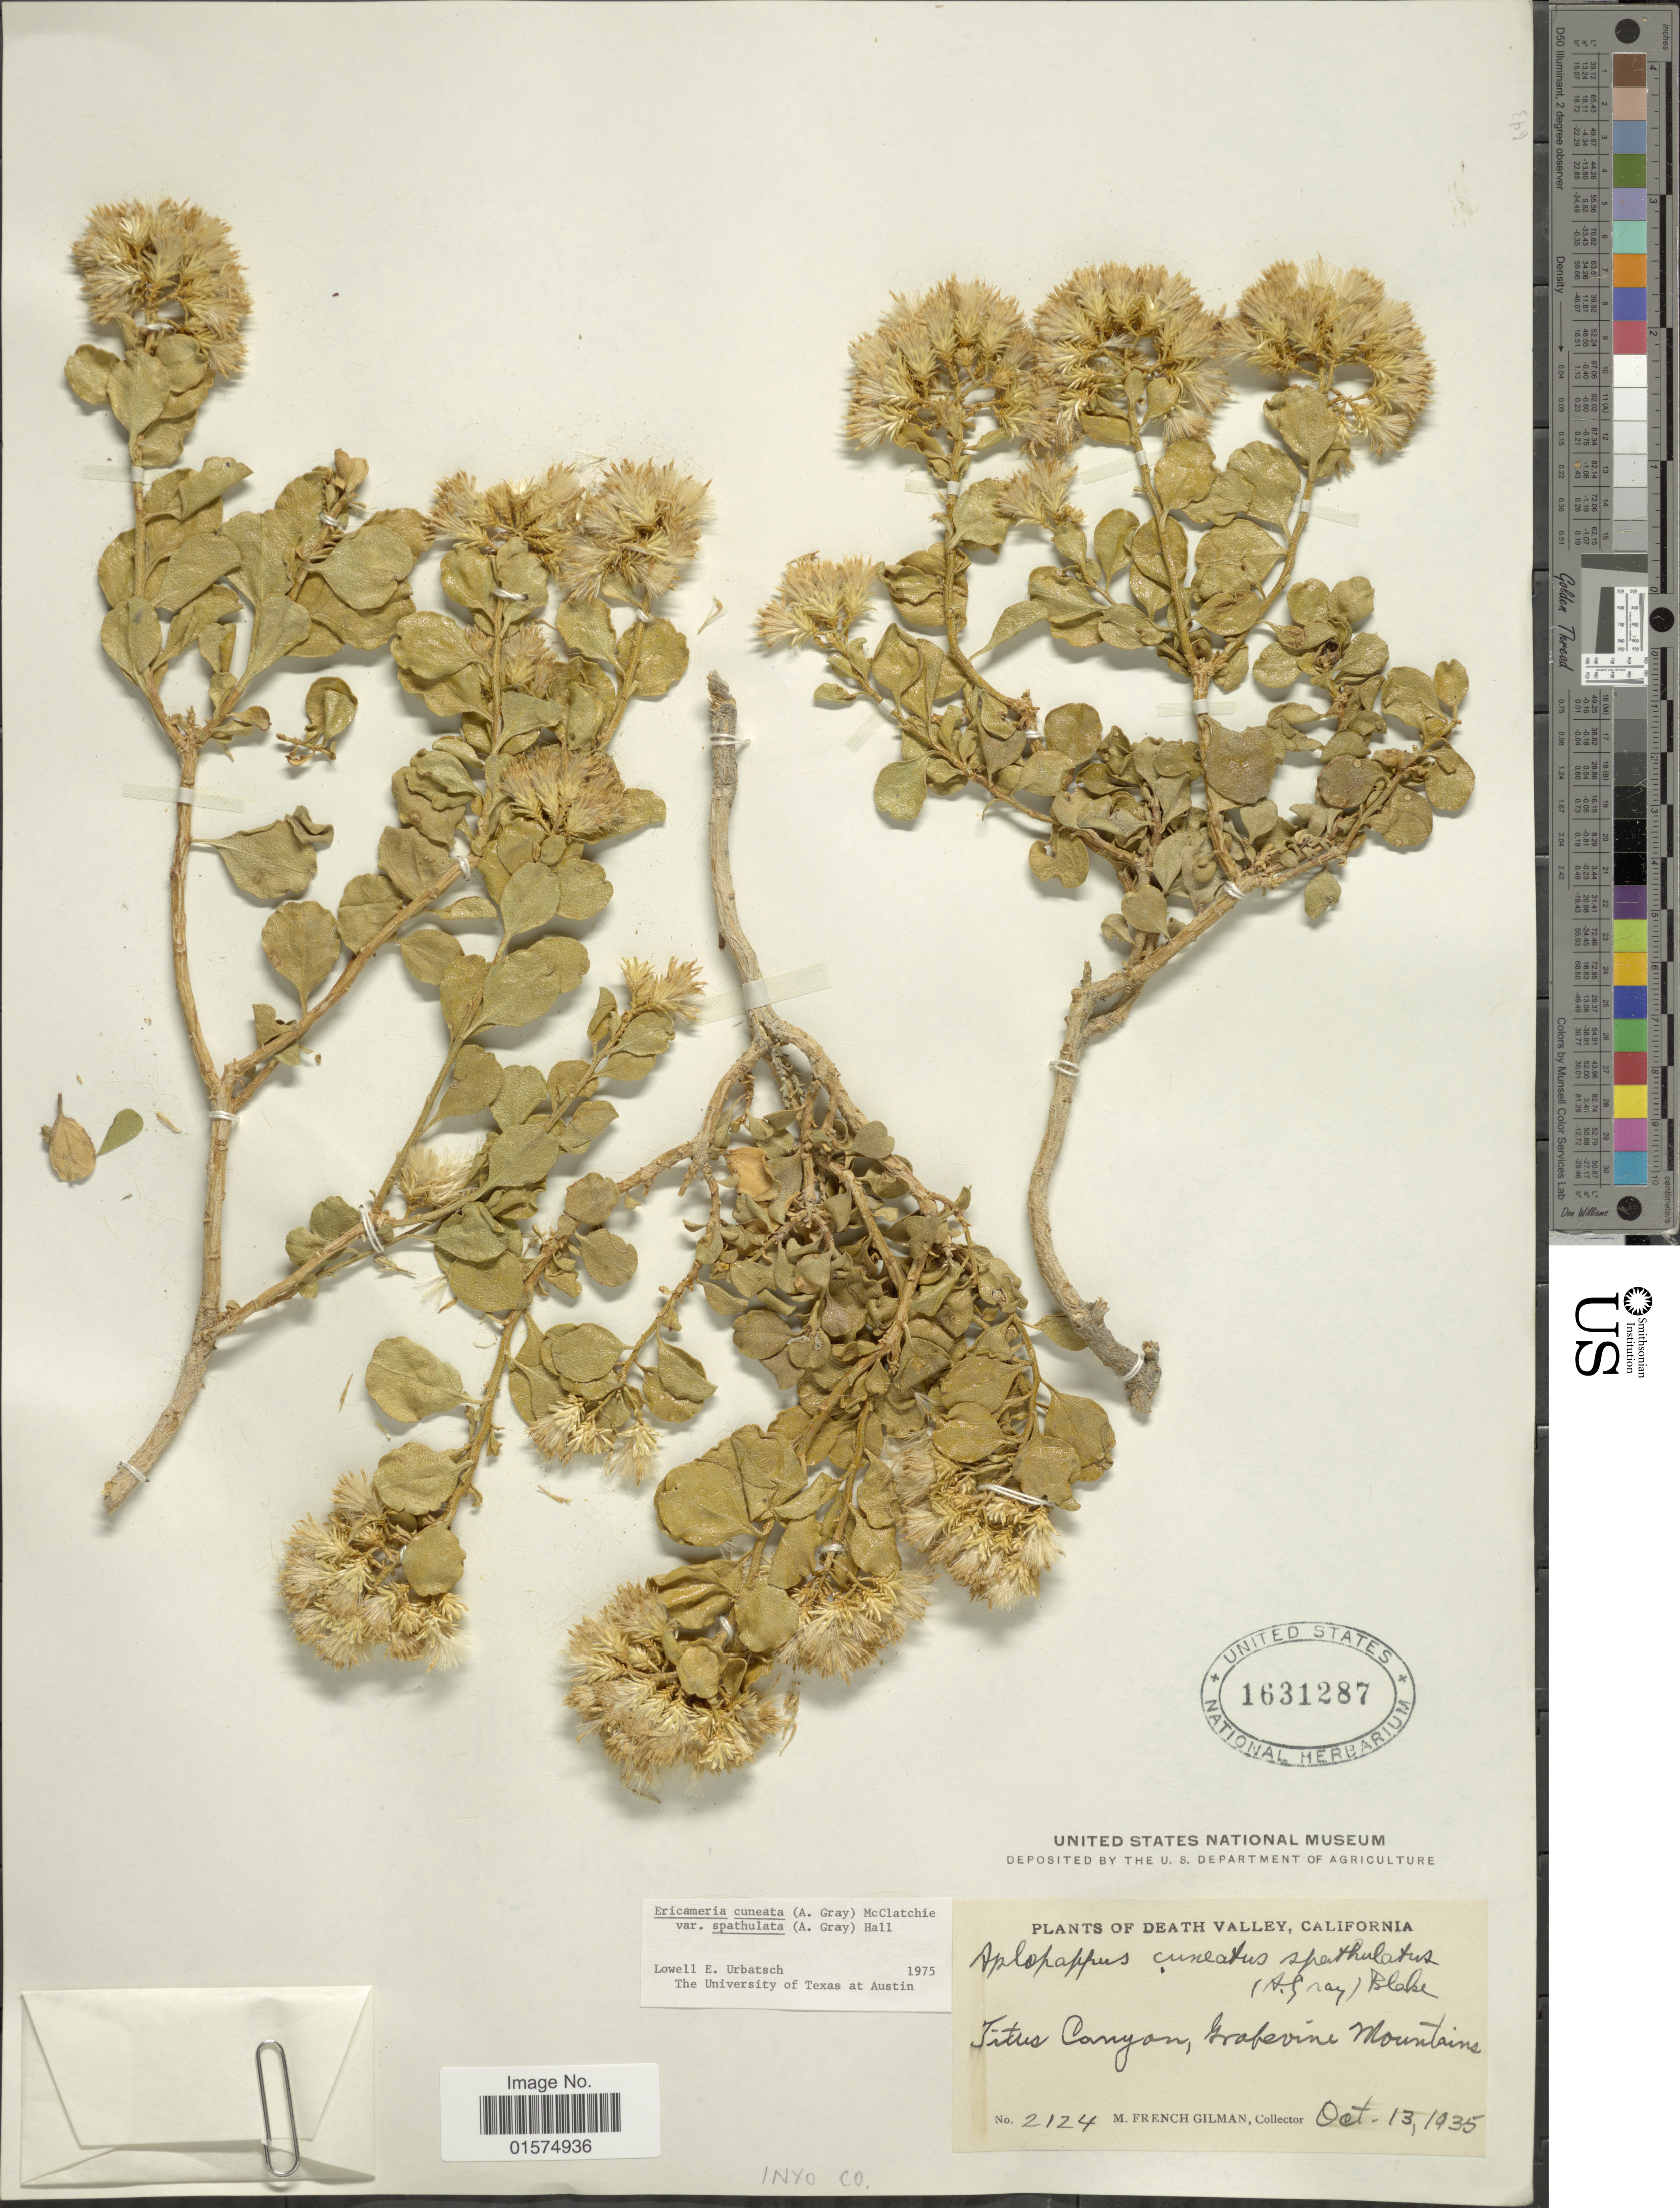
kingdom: Plantae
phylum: Tracheophyta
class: Magnoliopsida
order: Asterales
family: Asteraceae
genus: Ericameria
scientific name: Ericameria cuneata var. spathulata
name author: (A. Gray) H.M. Hall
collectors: M. F. Gilman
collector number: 2124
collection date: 1935-10-13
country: United States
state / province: California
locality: Death Valley. Titus Canyon, Grapevine Mountains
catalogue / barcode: US 1631287